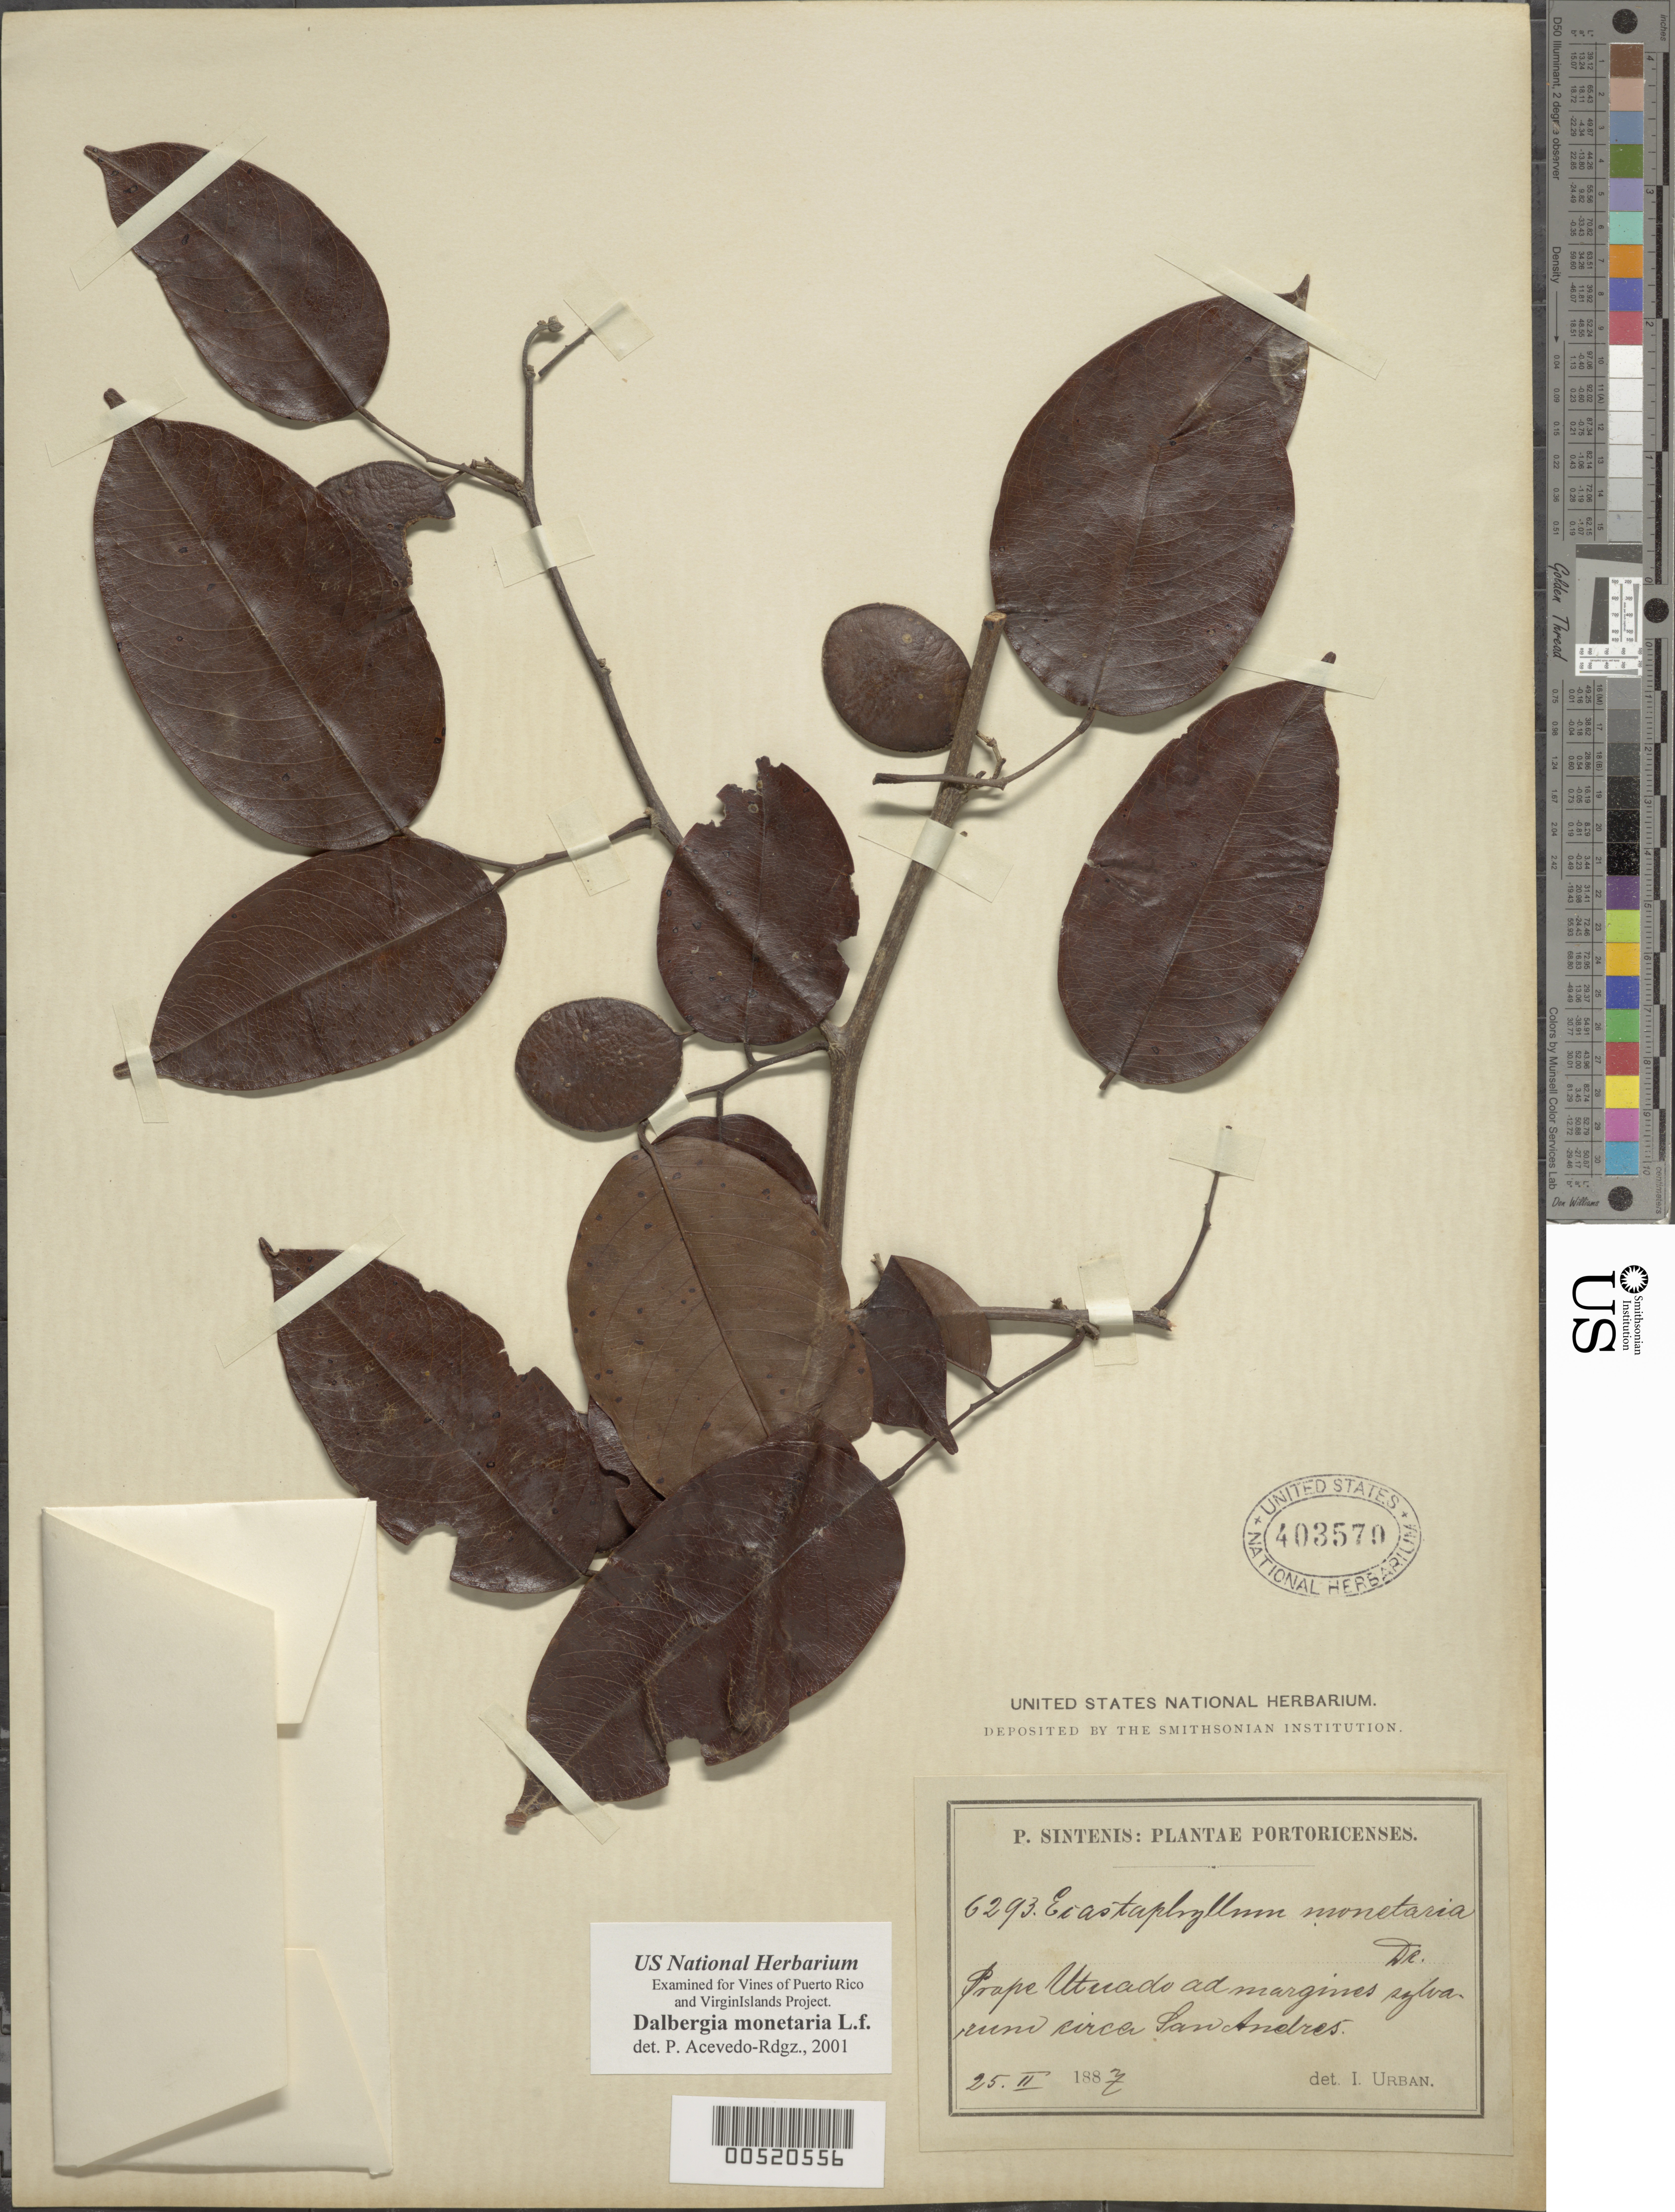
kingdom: Plantae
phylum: Tracheophyta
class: Magnoliopsida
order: Fabales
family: Fabaceae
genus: Dalbergia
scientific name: Dalbergia monetaria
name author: L. f.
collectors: P. Sintenis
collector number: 6293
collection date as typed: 25 Feb 1887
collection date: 1887-02-25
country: Puerto Rico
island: Greater Antilles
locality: Prope Utuado, circa San Andres; Ad margines sylvarum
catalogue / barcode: US 403579